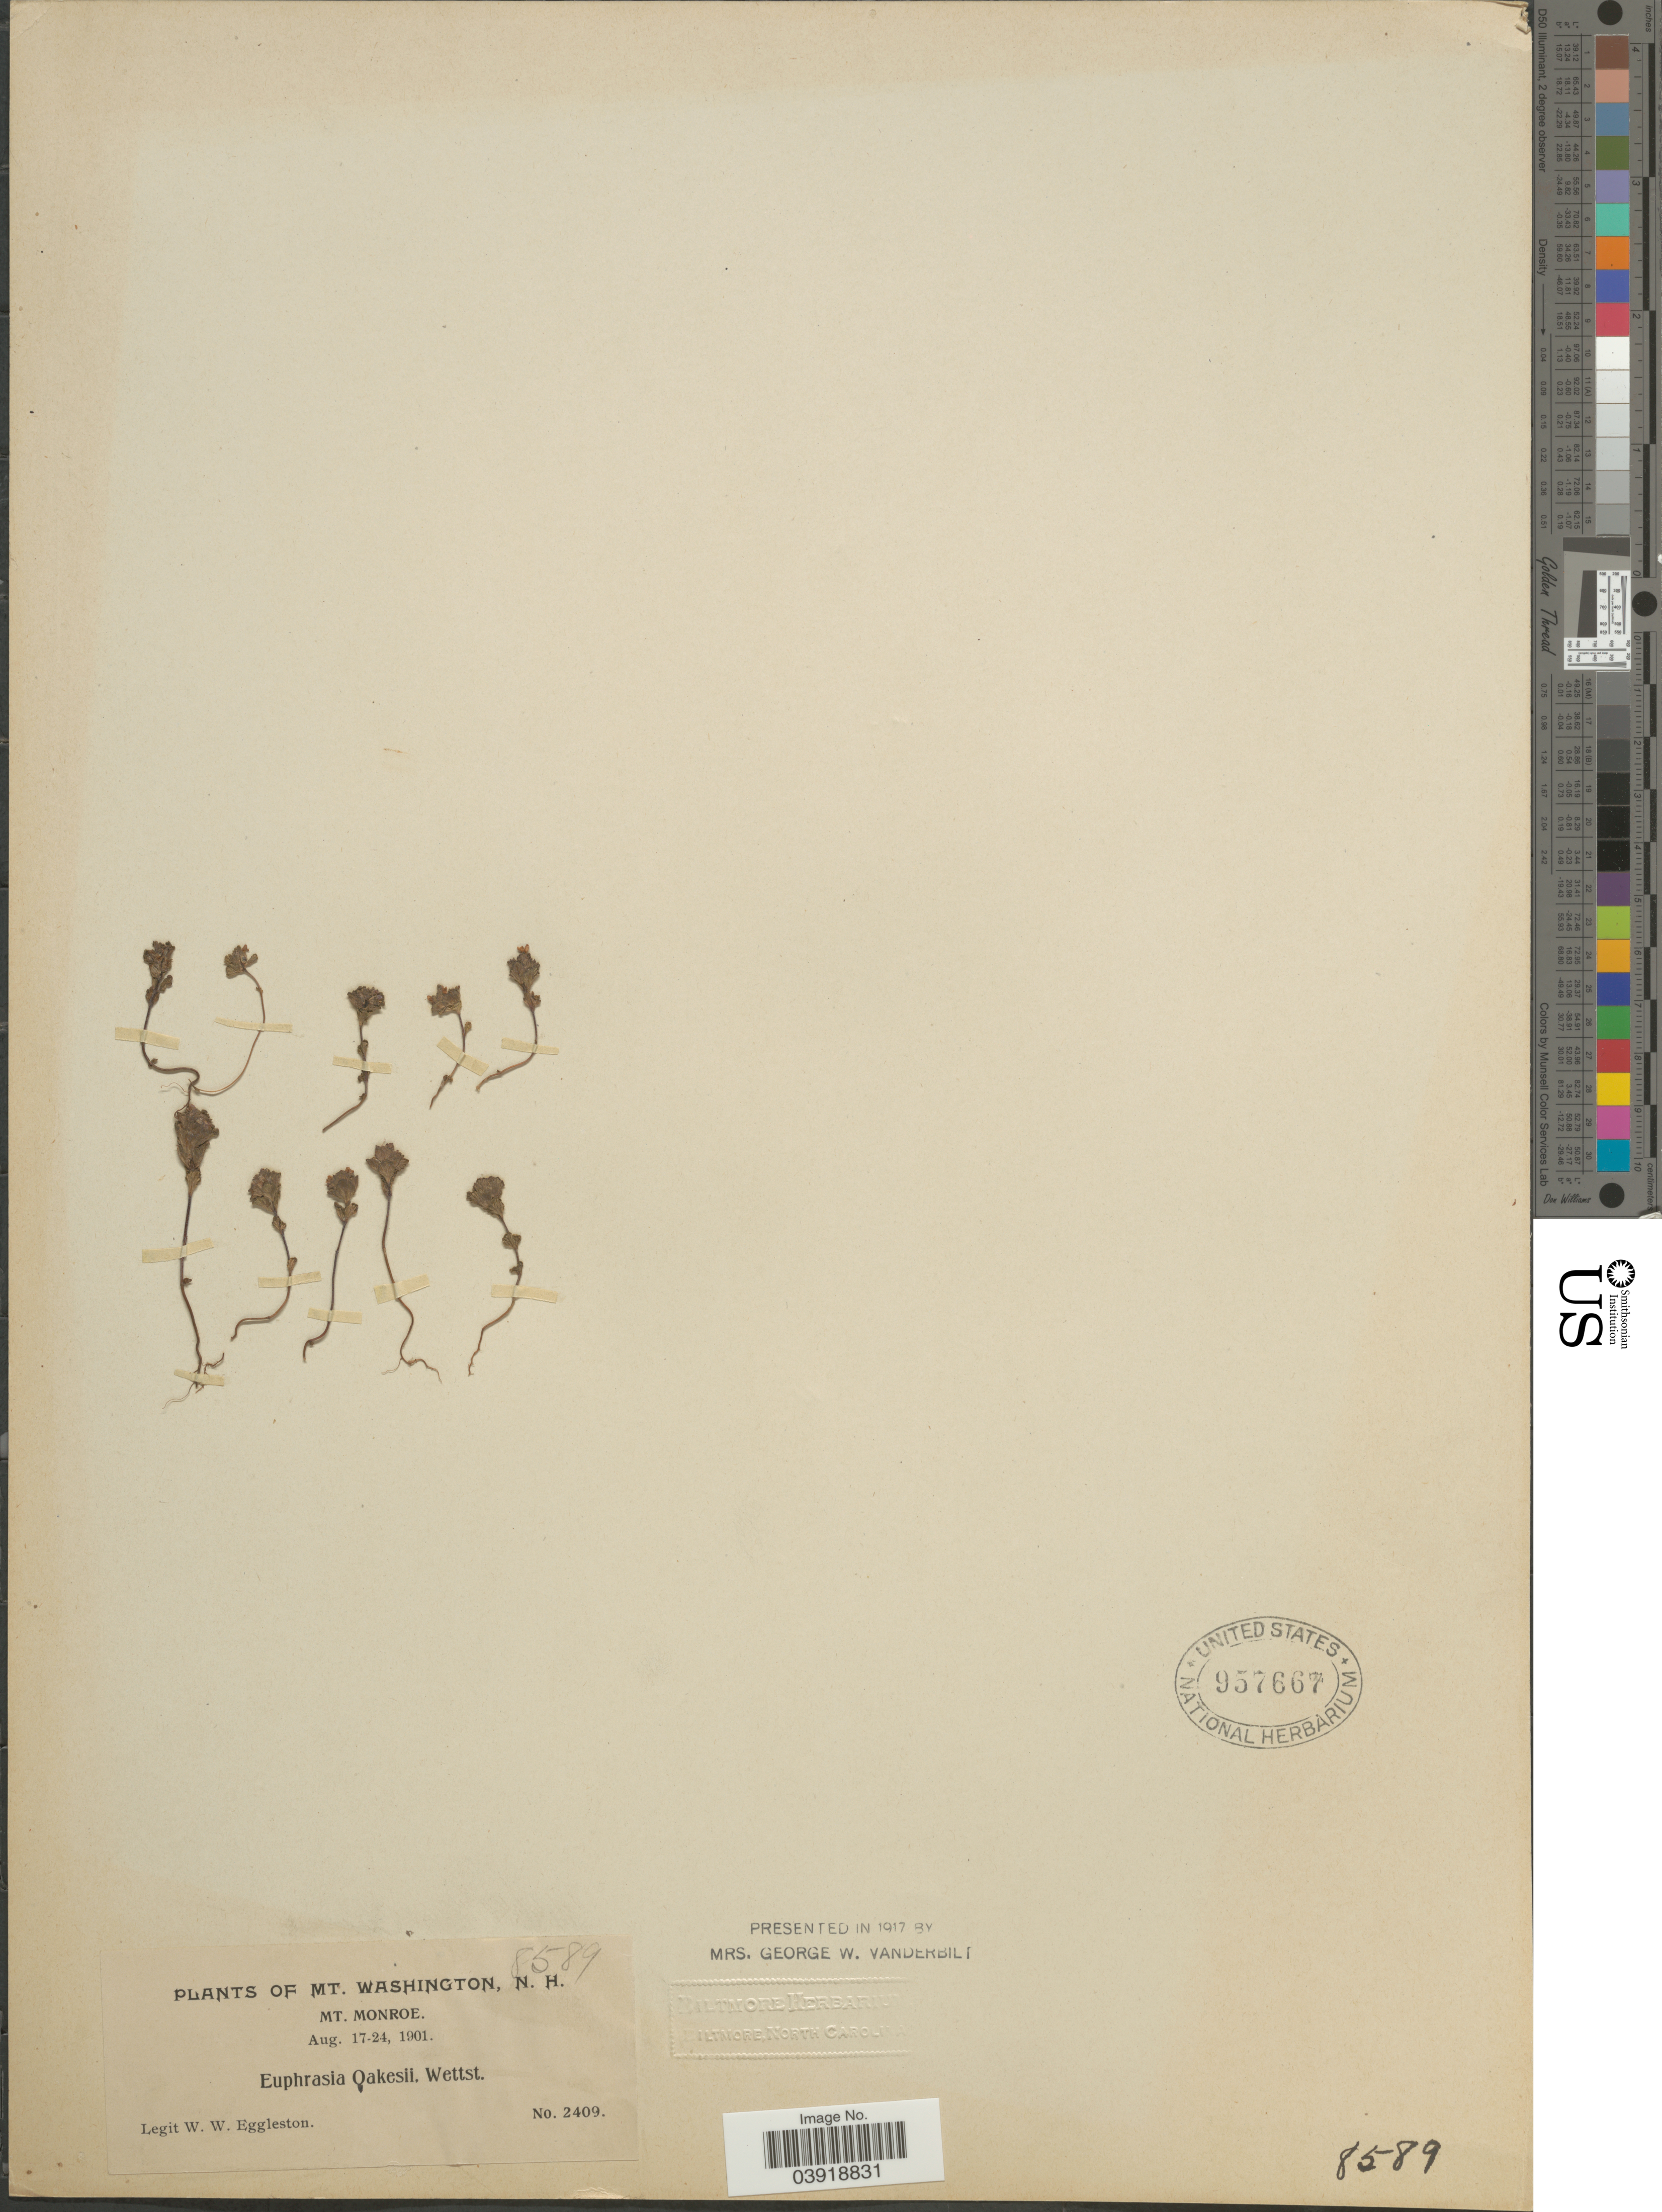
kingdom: Plantae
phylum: Tracheophyta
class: Magnoliopsida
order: Lamiales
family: Orobanchaceae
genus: Euphrasia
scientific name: Euphrasia oakesii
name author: Wettst.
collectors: W. W. Eggleston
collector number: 2409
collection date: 1901-08-17/1901-08-24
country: United States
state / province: New Hampshire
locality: Mt. Washington. Mt. Monroe.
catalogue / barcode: US 957667